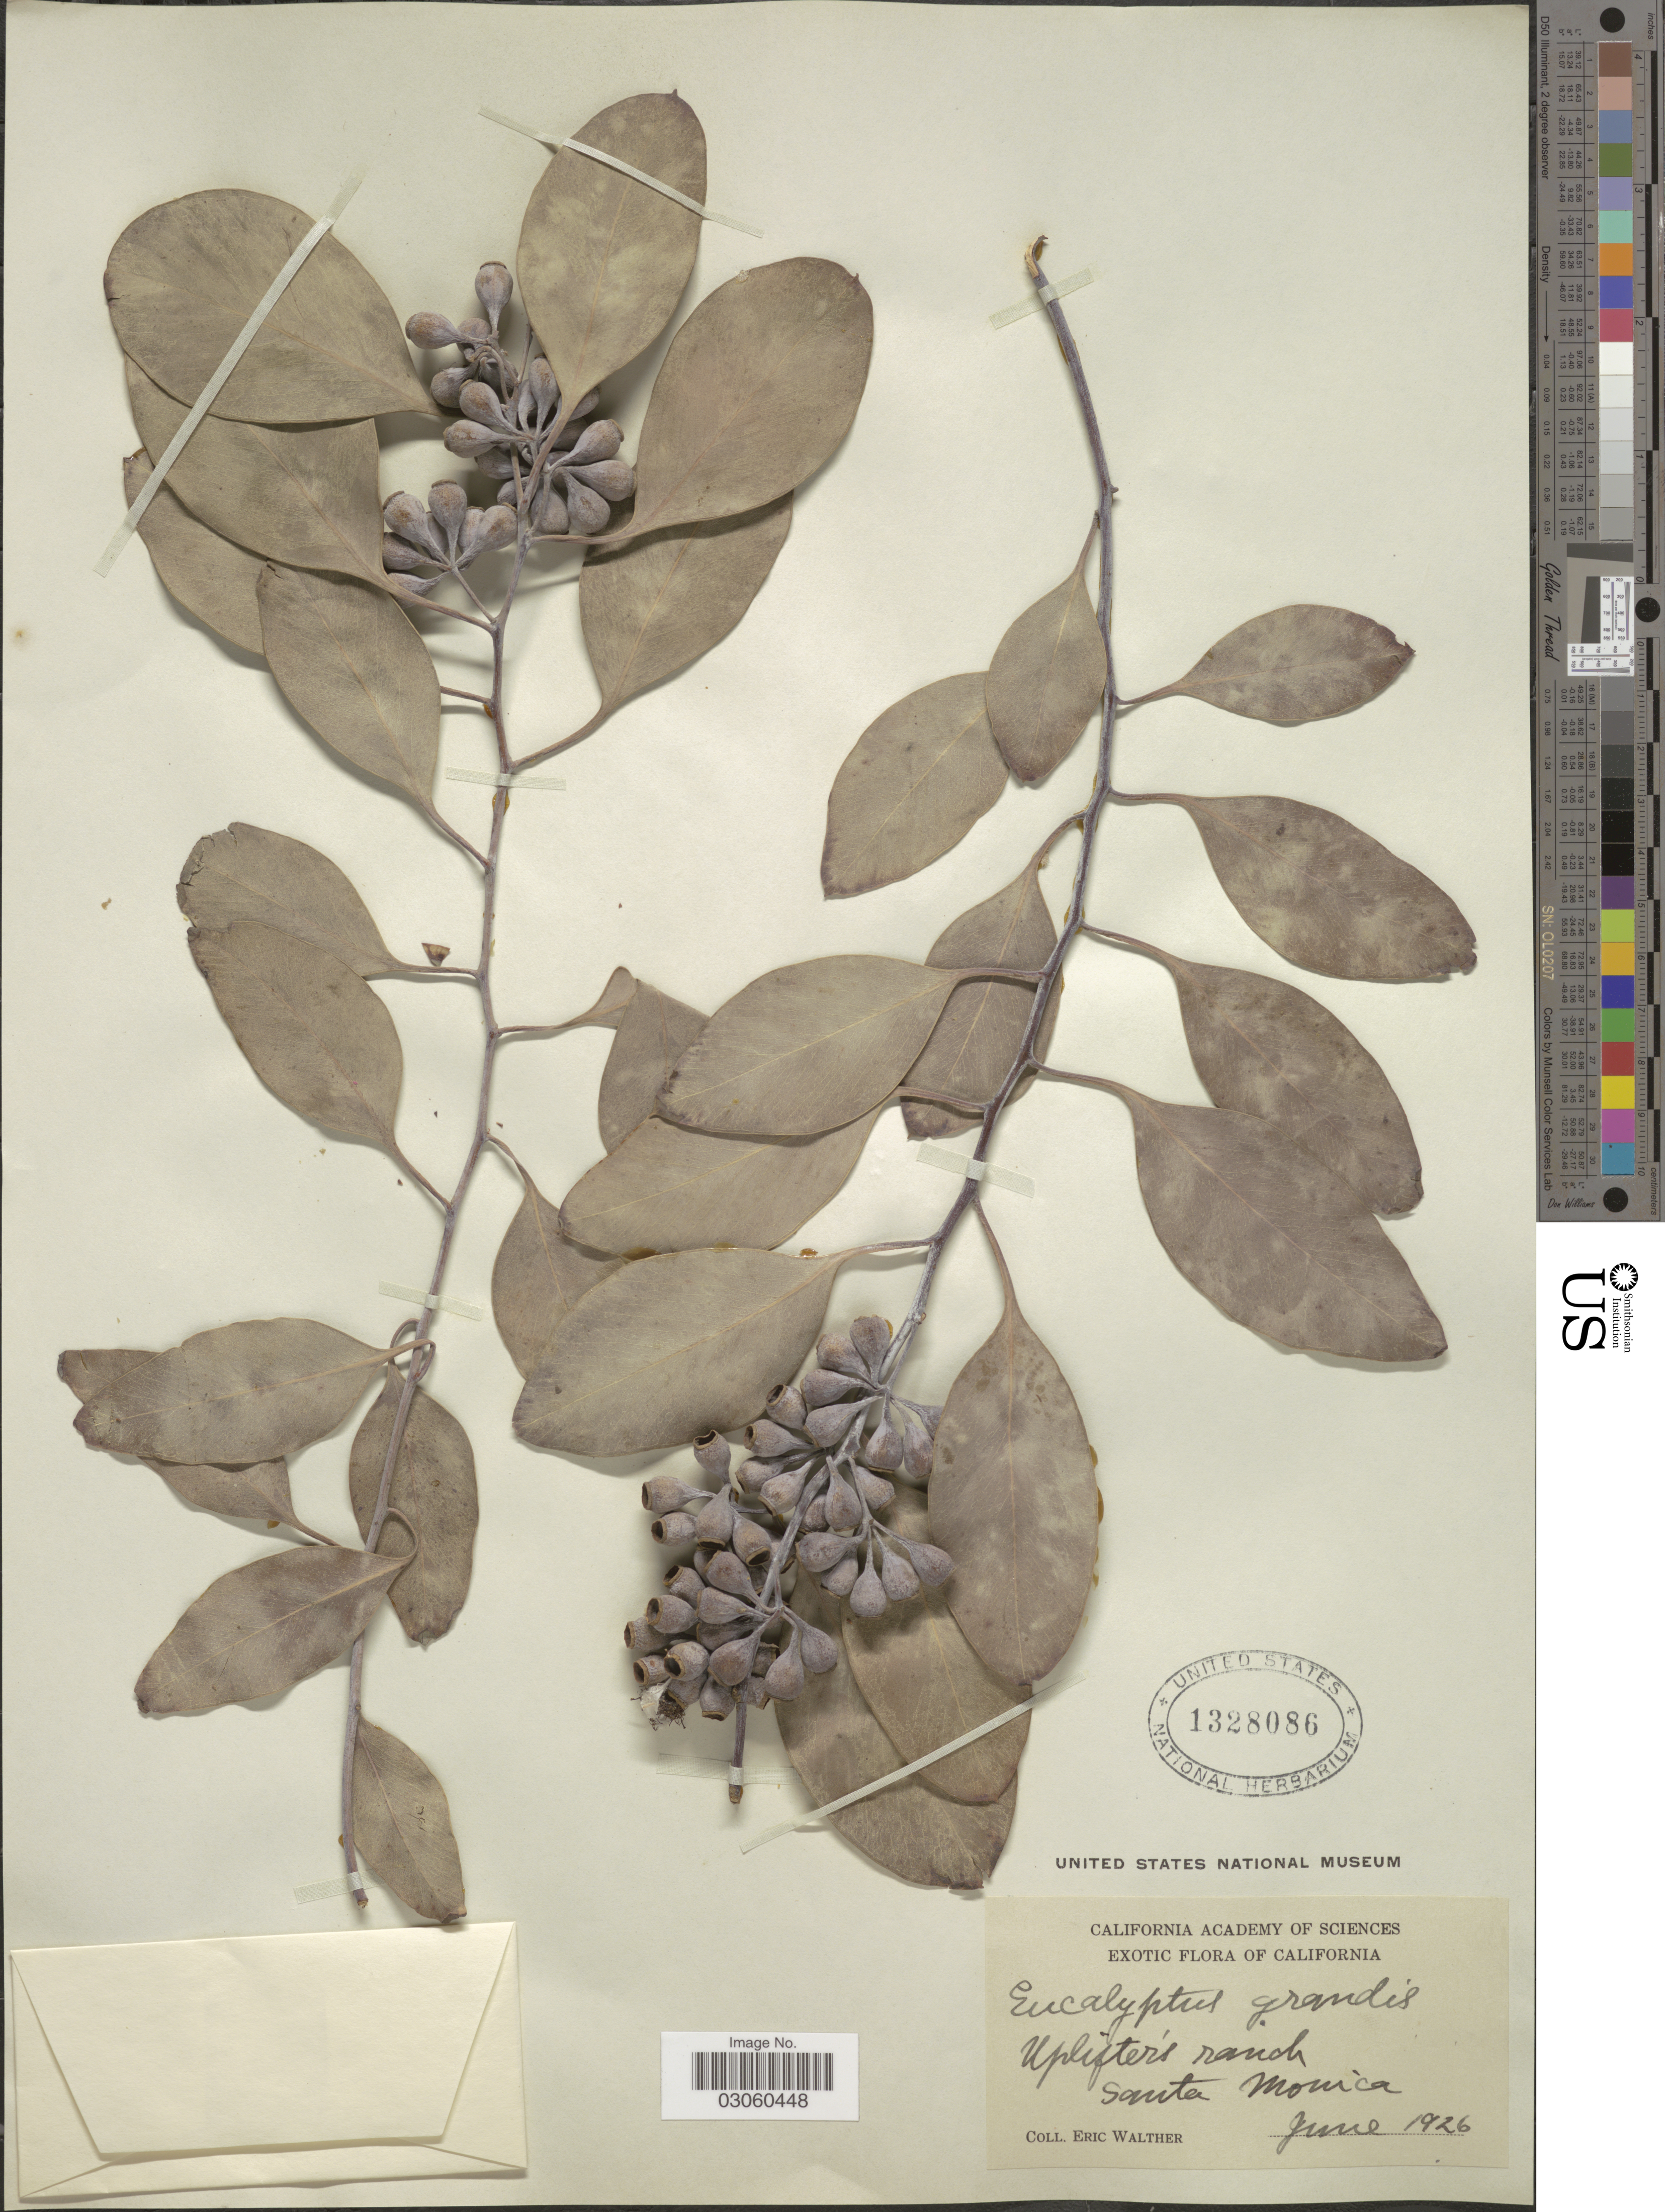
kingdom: Plantae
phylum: Tracheophyta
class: Magnoliopsida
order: Myrtales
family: Myrtaceae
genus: Eucalyptus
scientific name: Eucalyptus grandis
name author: W. Hill ex Maiden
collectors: E. Walther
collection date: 1926-06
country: United States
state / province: California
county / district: Los Angeles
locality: Uplifter's ranch, Santa Monica.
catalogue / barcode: US 1328086